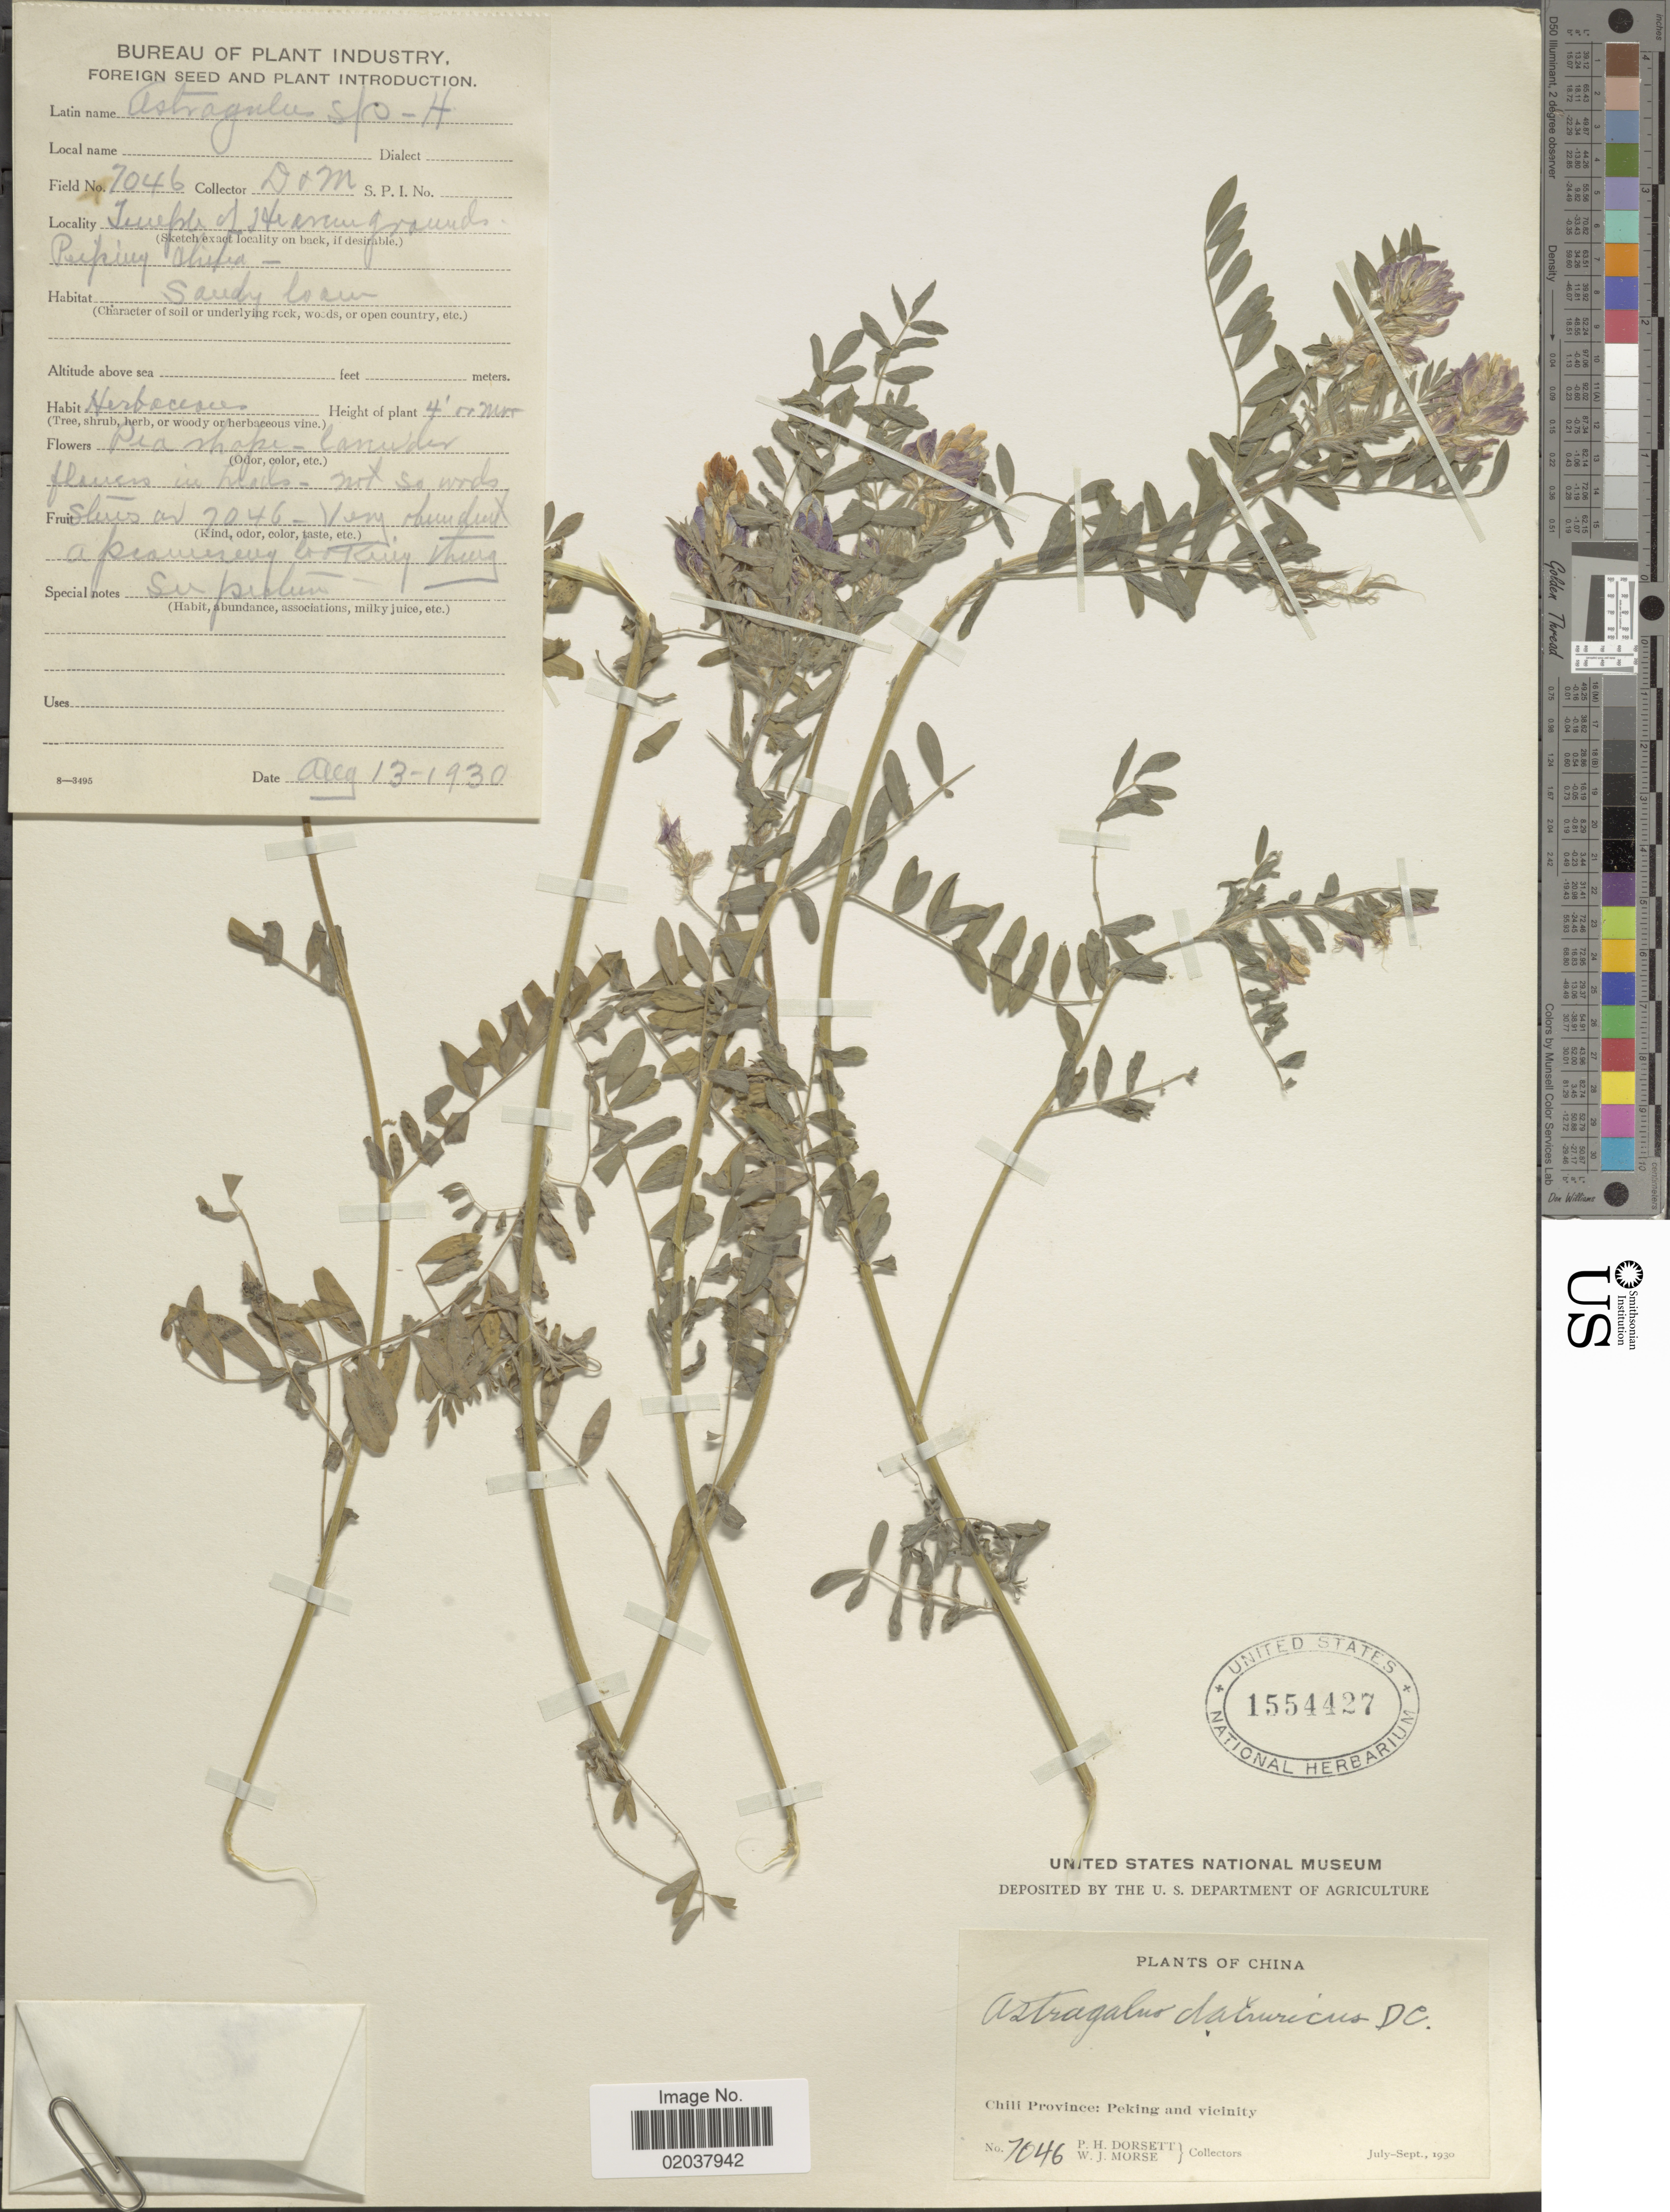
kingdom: Plantae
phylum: Tracheophyta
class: Magnoliopsida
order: Fabales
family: Fabaceae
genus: Astragalus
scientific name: Astragalus dahuricus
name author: (Pall.) DC.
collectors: P. H. Dorsett & W. J. Morse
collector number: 7046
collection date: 1930-08-13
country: China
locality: Chili Province: Peking and vicinity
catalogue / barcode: US 1554427